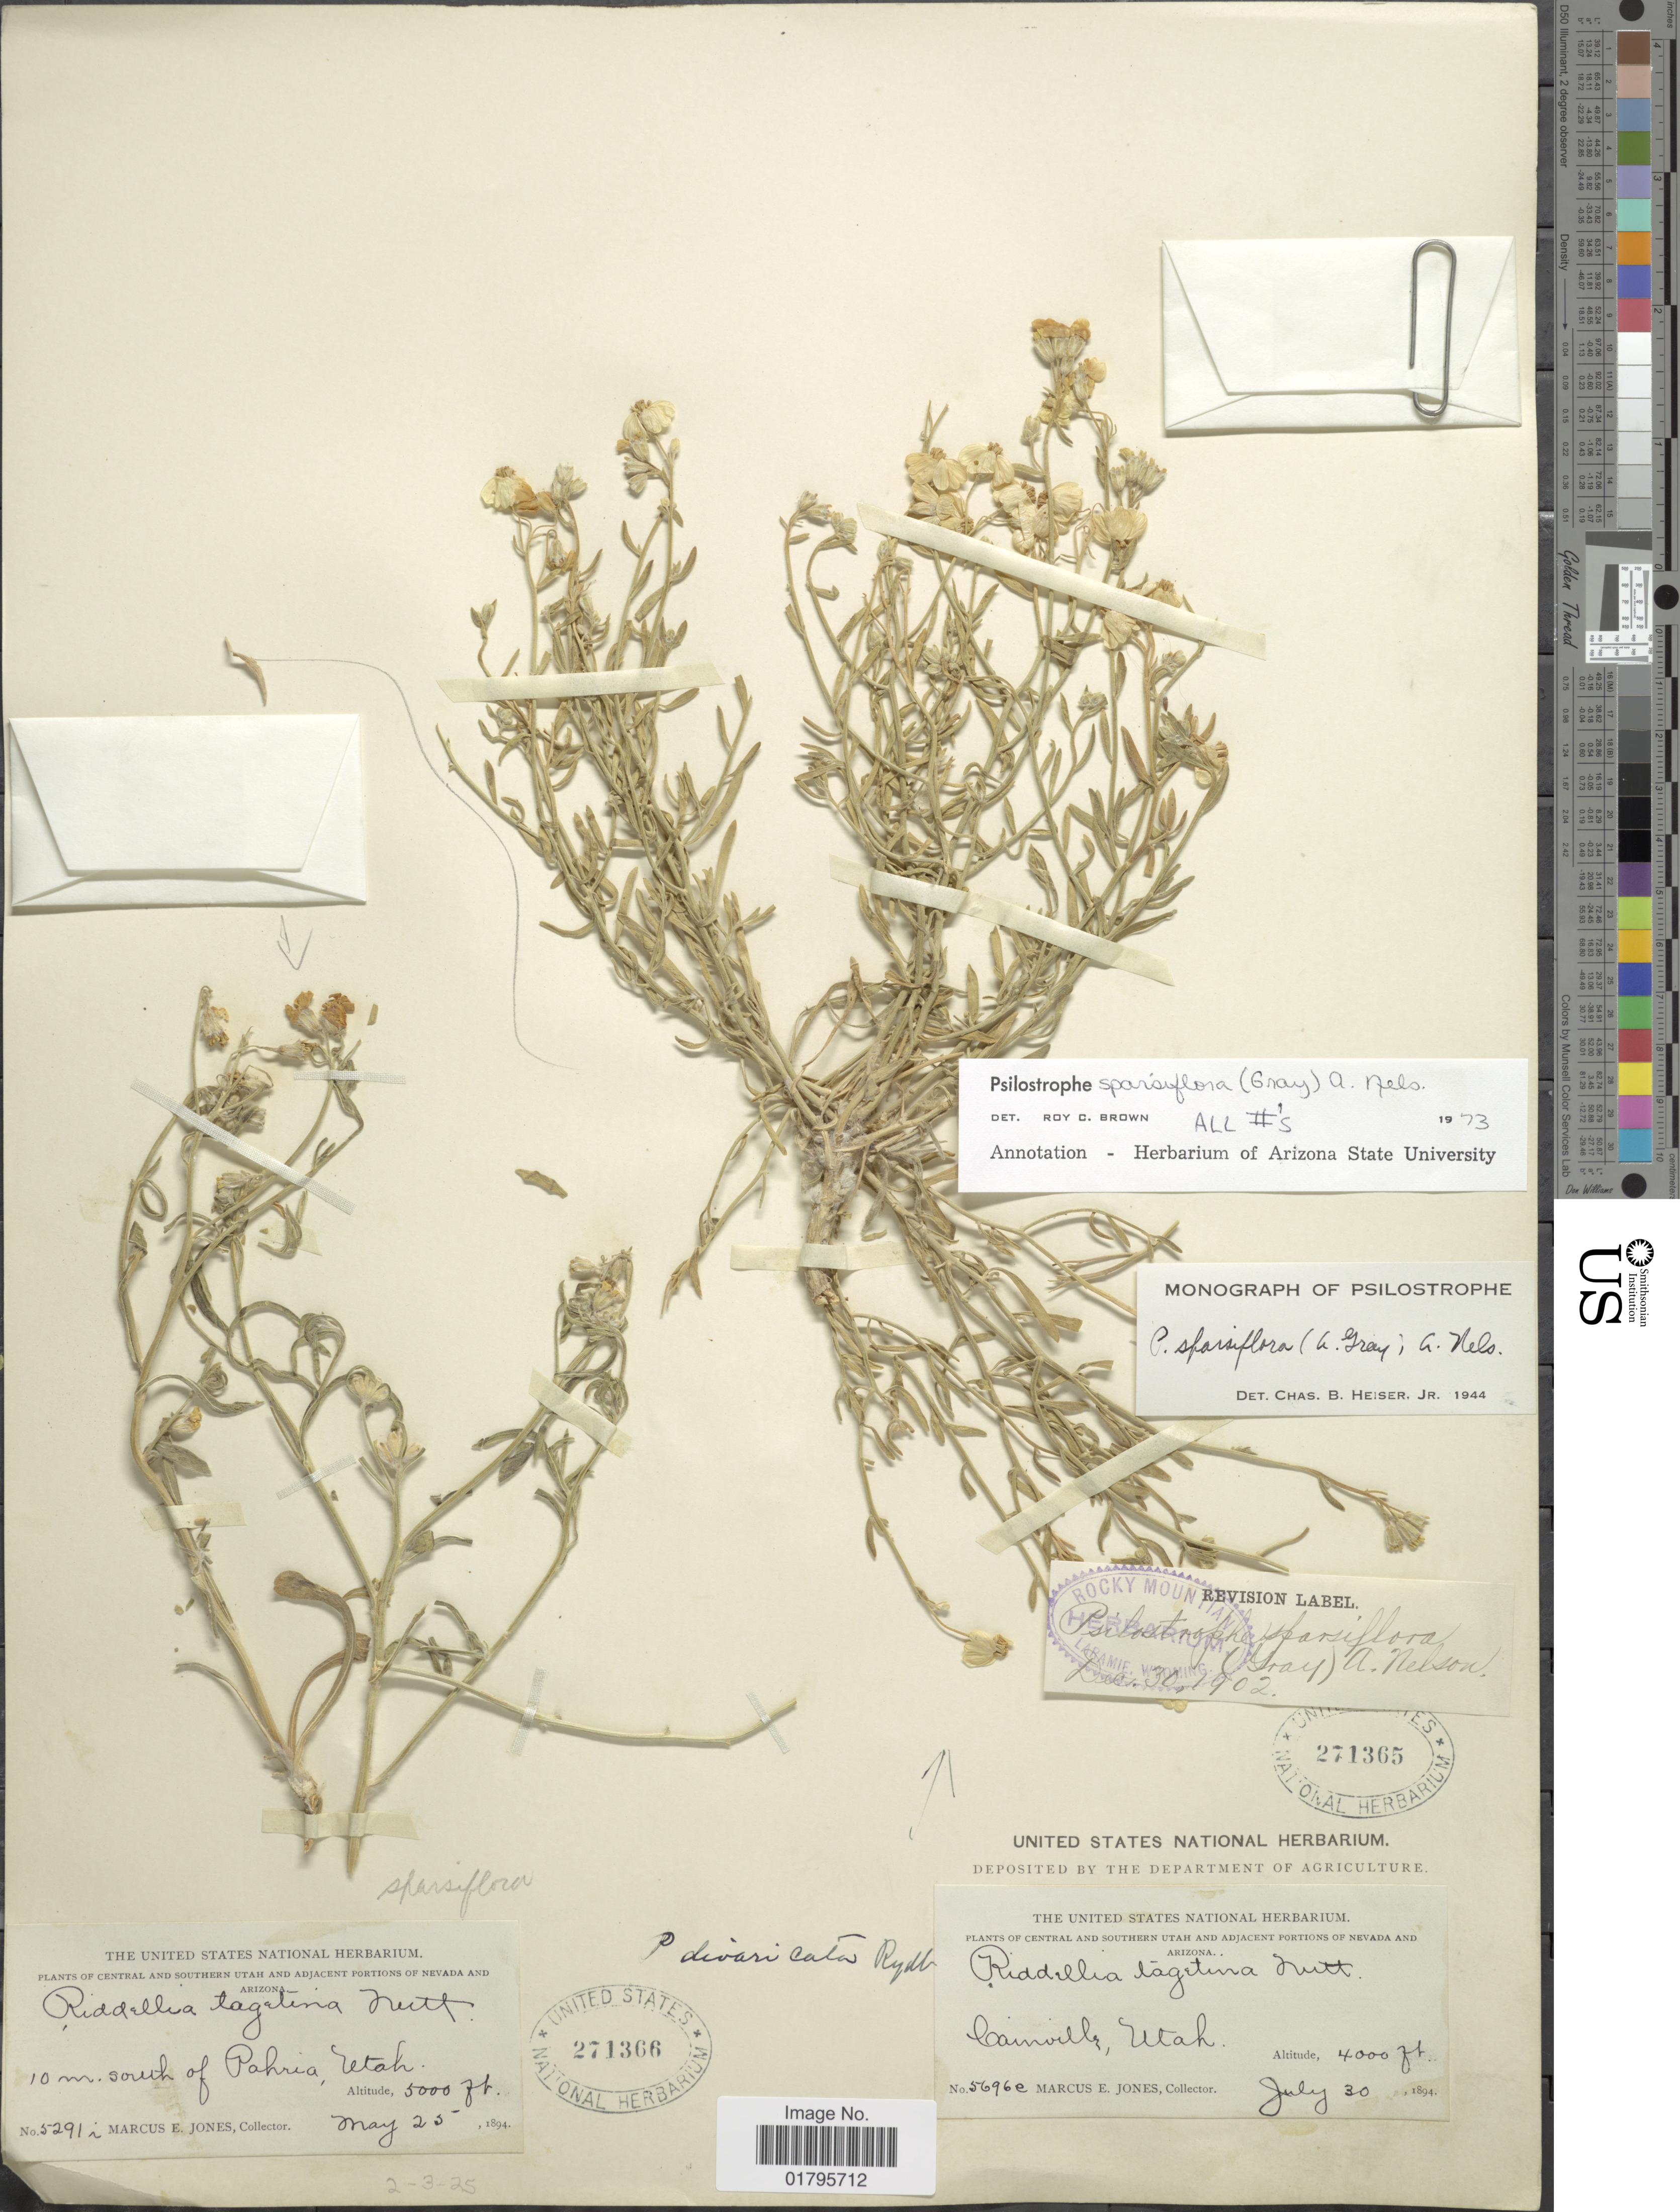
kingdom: Plantae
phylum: Tracheophyta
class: Magnoliopsida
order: Asterales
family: Asteraceae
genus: Psilostrophe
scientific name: Psilostrophe sparsiflora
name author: (A. Gray) A. Nelson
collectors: M. E. Jones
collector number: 5996e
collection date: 1894-07-30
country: United States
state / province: Utah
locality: Caineville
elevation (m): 1219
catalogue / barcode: US 271365-2